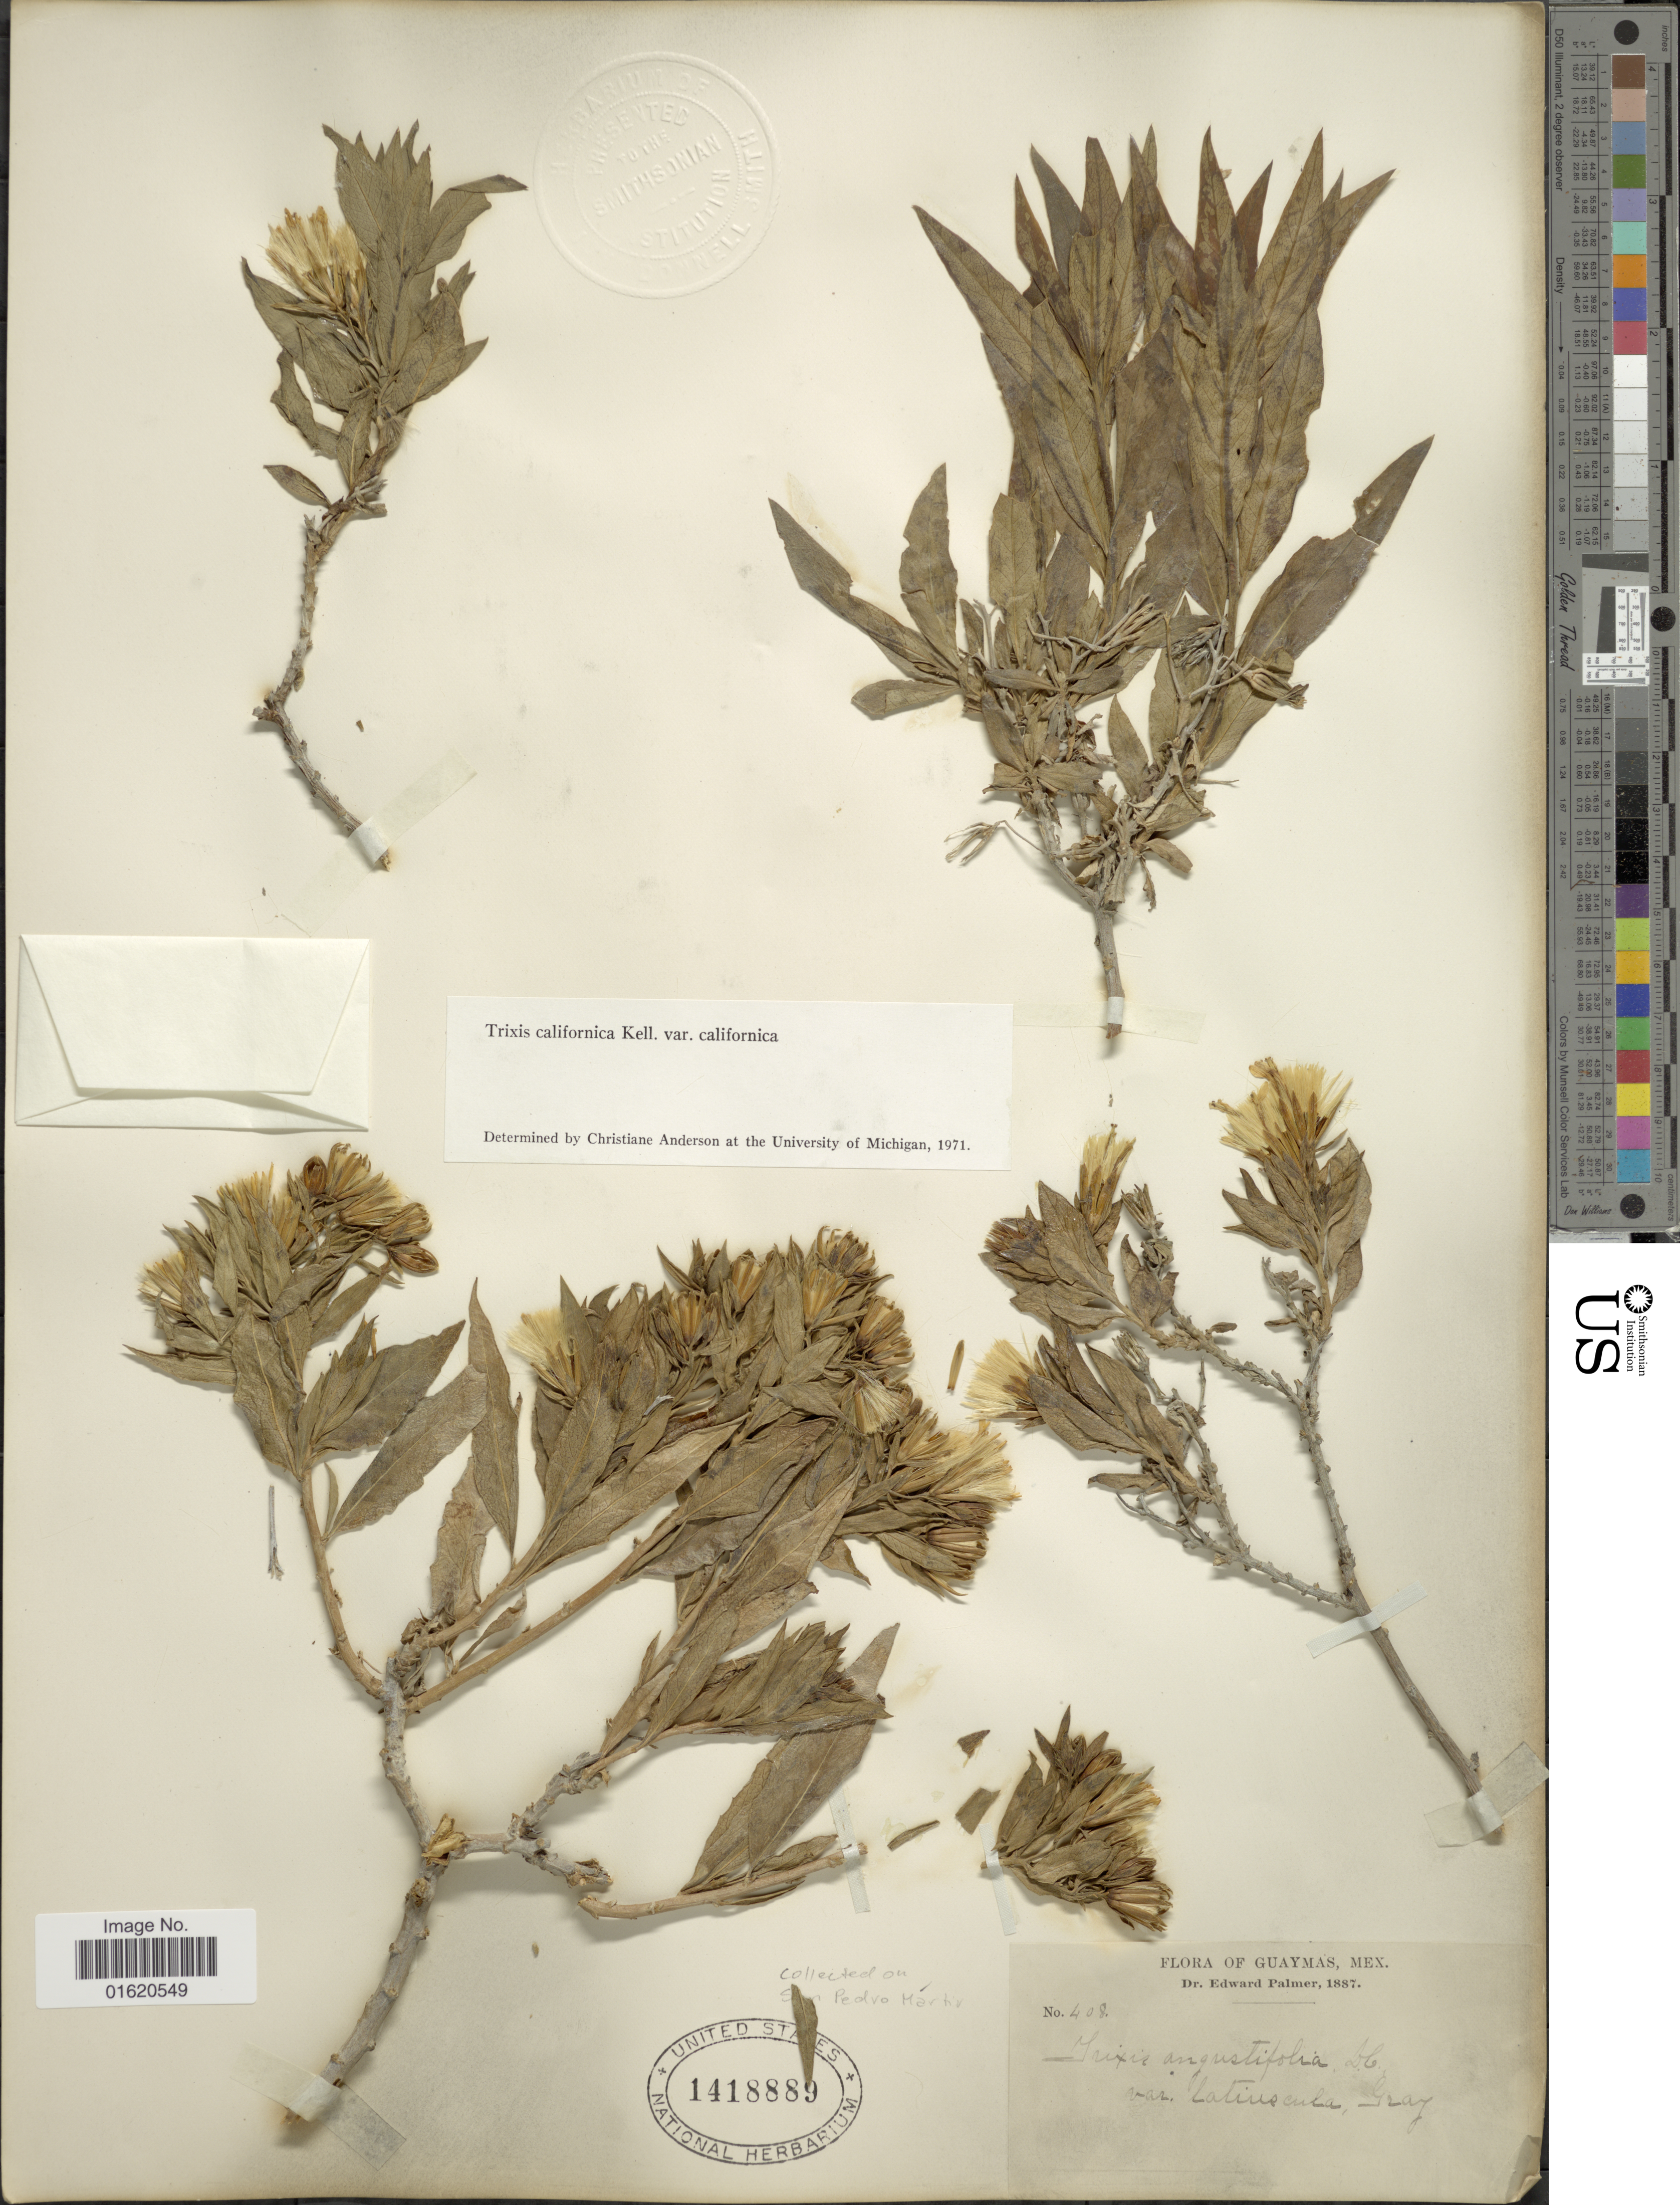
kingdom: Plantae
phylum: Tracheophyta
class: Magnoliopsida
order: Asterales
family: Asteraceae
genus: Trixis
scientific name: Trixis californica var. californica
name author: Kellogg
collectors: E. Palmer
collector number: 408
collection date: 1887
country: Mexico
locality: Guaymas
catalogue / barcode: US 1418889